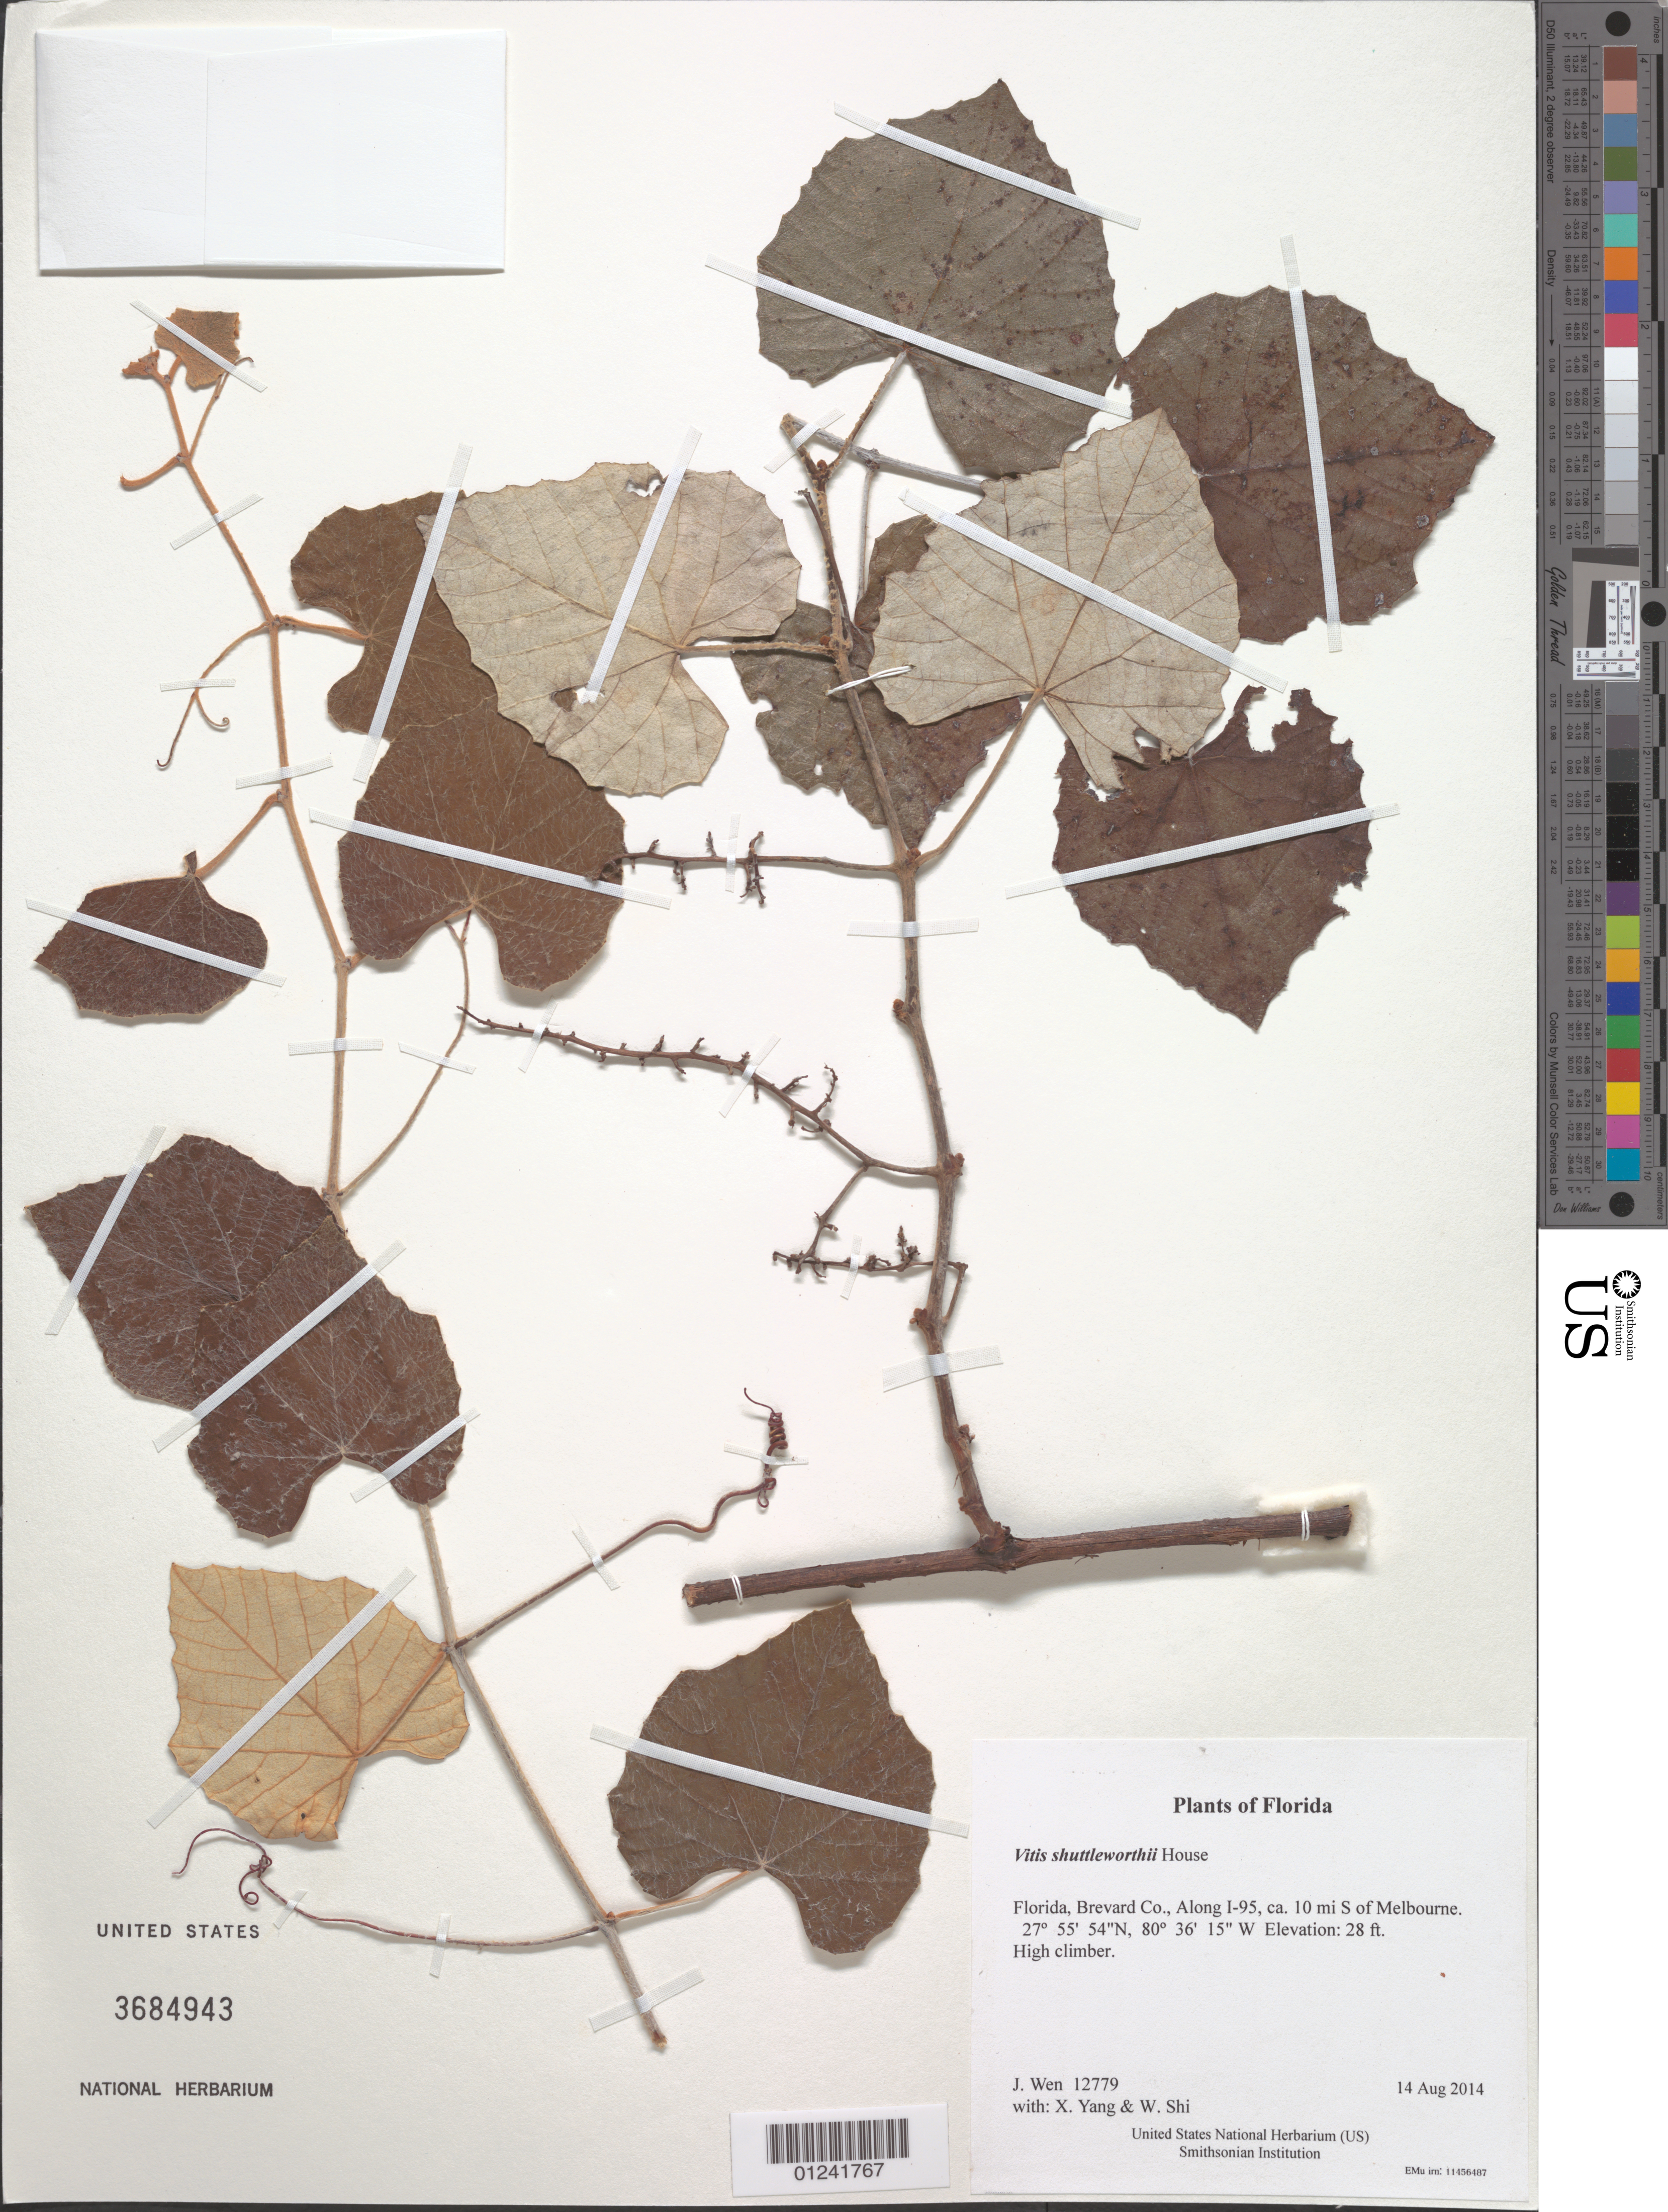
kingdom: Plantae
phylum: Tracheophyta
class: Magnoliopsida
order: Vitales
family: Vitaceae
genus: Vitis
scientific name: Vitis shuttleworthii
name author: House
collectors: J. Wen, X. Yang & W. Shi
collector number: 12779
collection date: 2014-08-14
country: United States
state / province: Florida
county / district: Brevard Co.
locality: Along I-95, ca. 10 mi S of Melbourne.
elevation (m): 9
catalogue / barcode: US 3684943